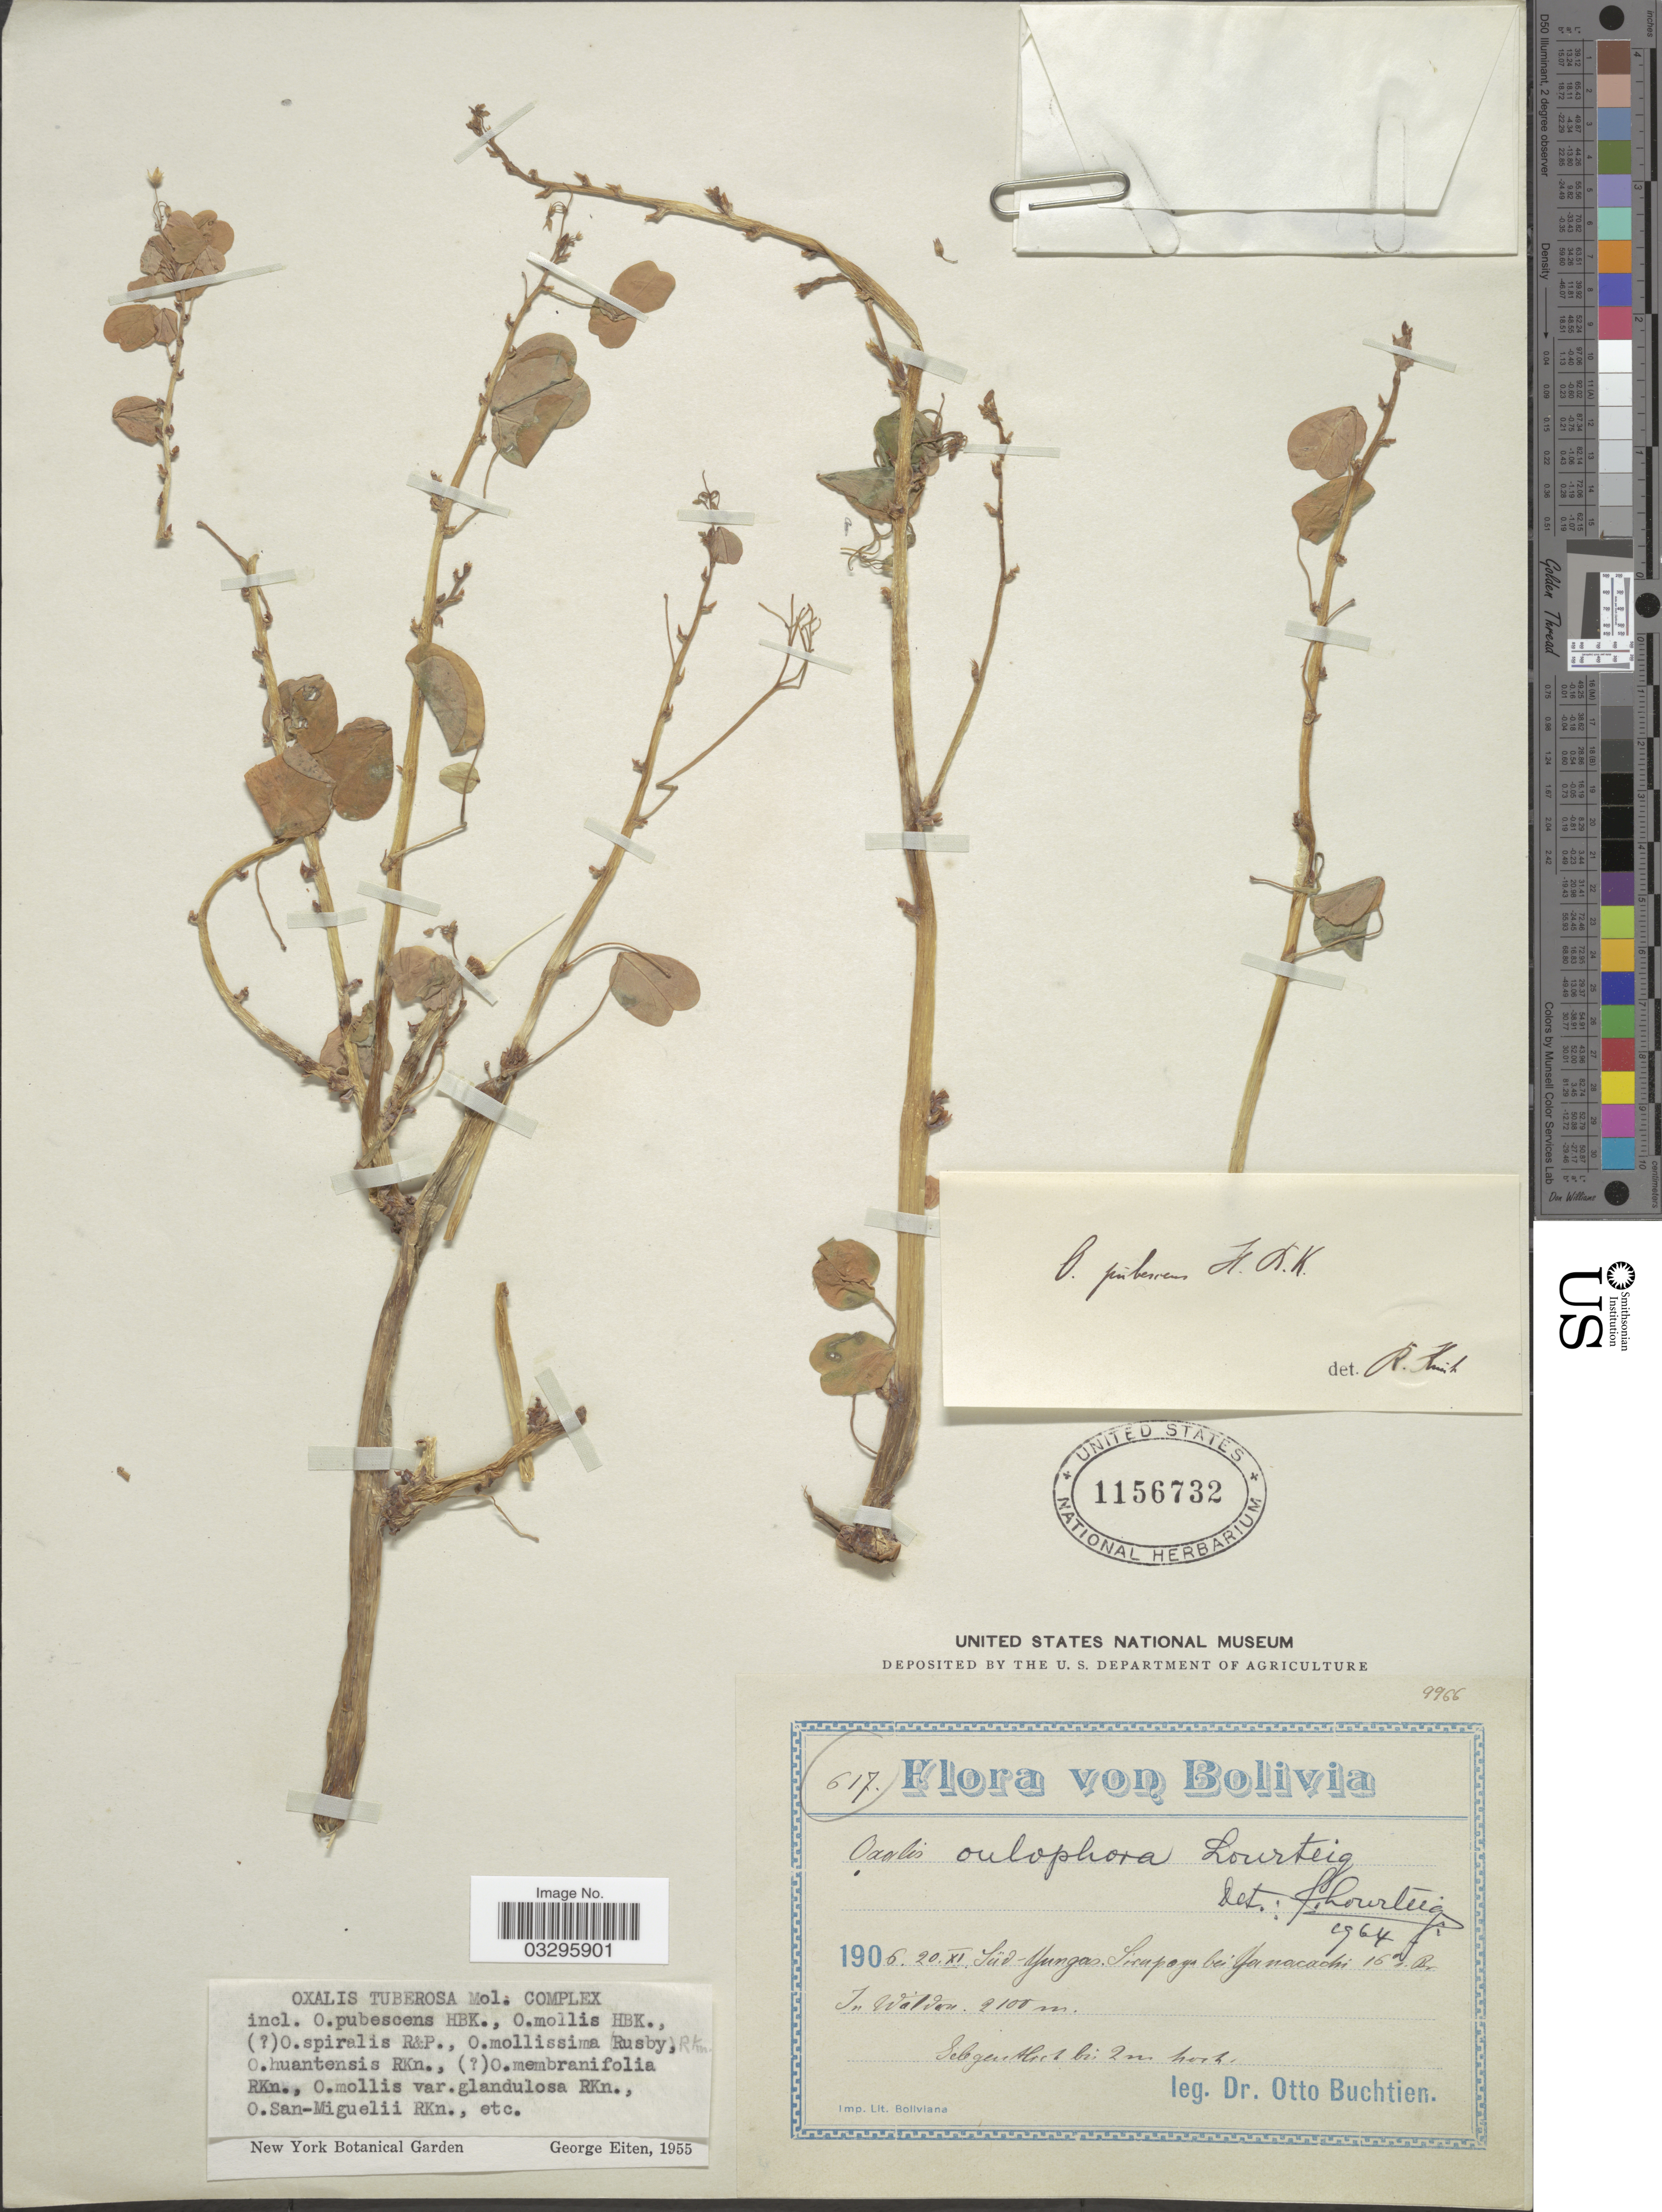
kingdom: Plantae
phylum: Tracheophyta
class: Magnoliopsida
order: Oxalidales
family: Oxalidaceae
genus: Oxalis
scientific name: Oxalis oulophora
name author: Lourteig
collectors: O. Buchtien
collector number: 617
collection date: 1906-11-20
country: Bolivia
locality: Süd-Yungas. Sirupoya bei Yanacachi. 16°n. Br.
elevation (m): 2100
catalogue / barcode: US 1156732